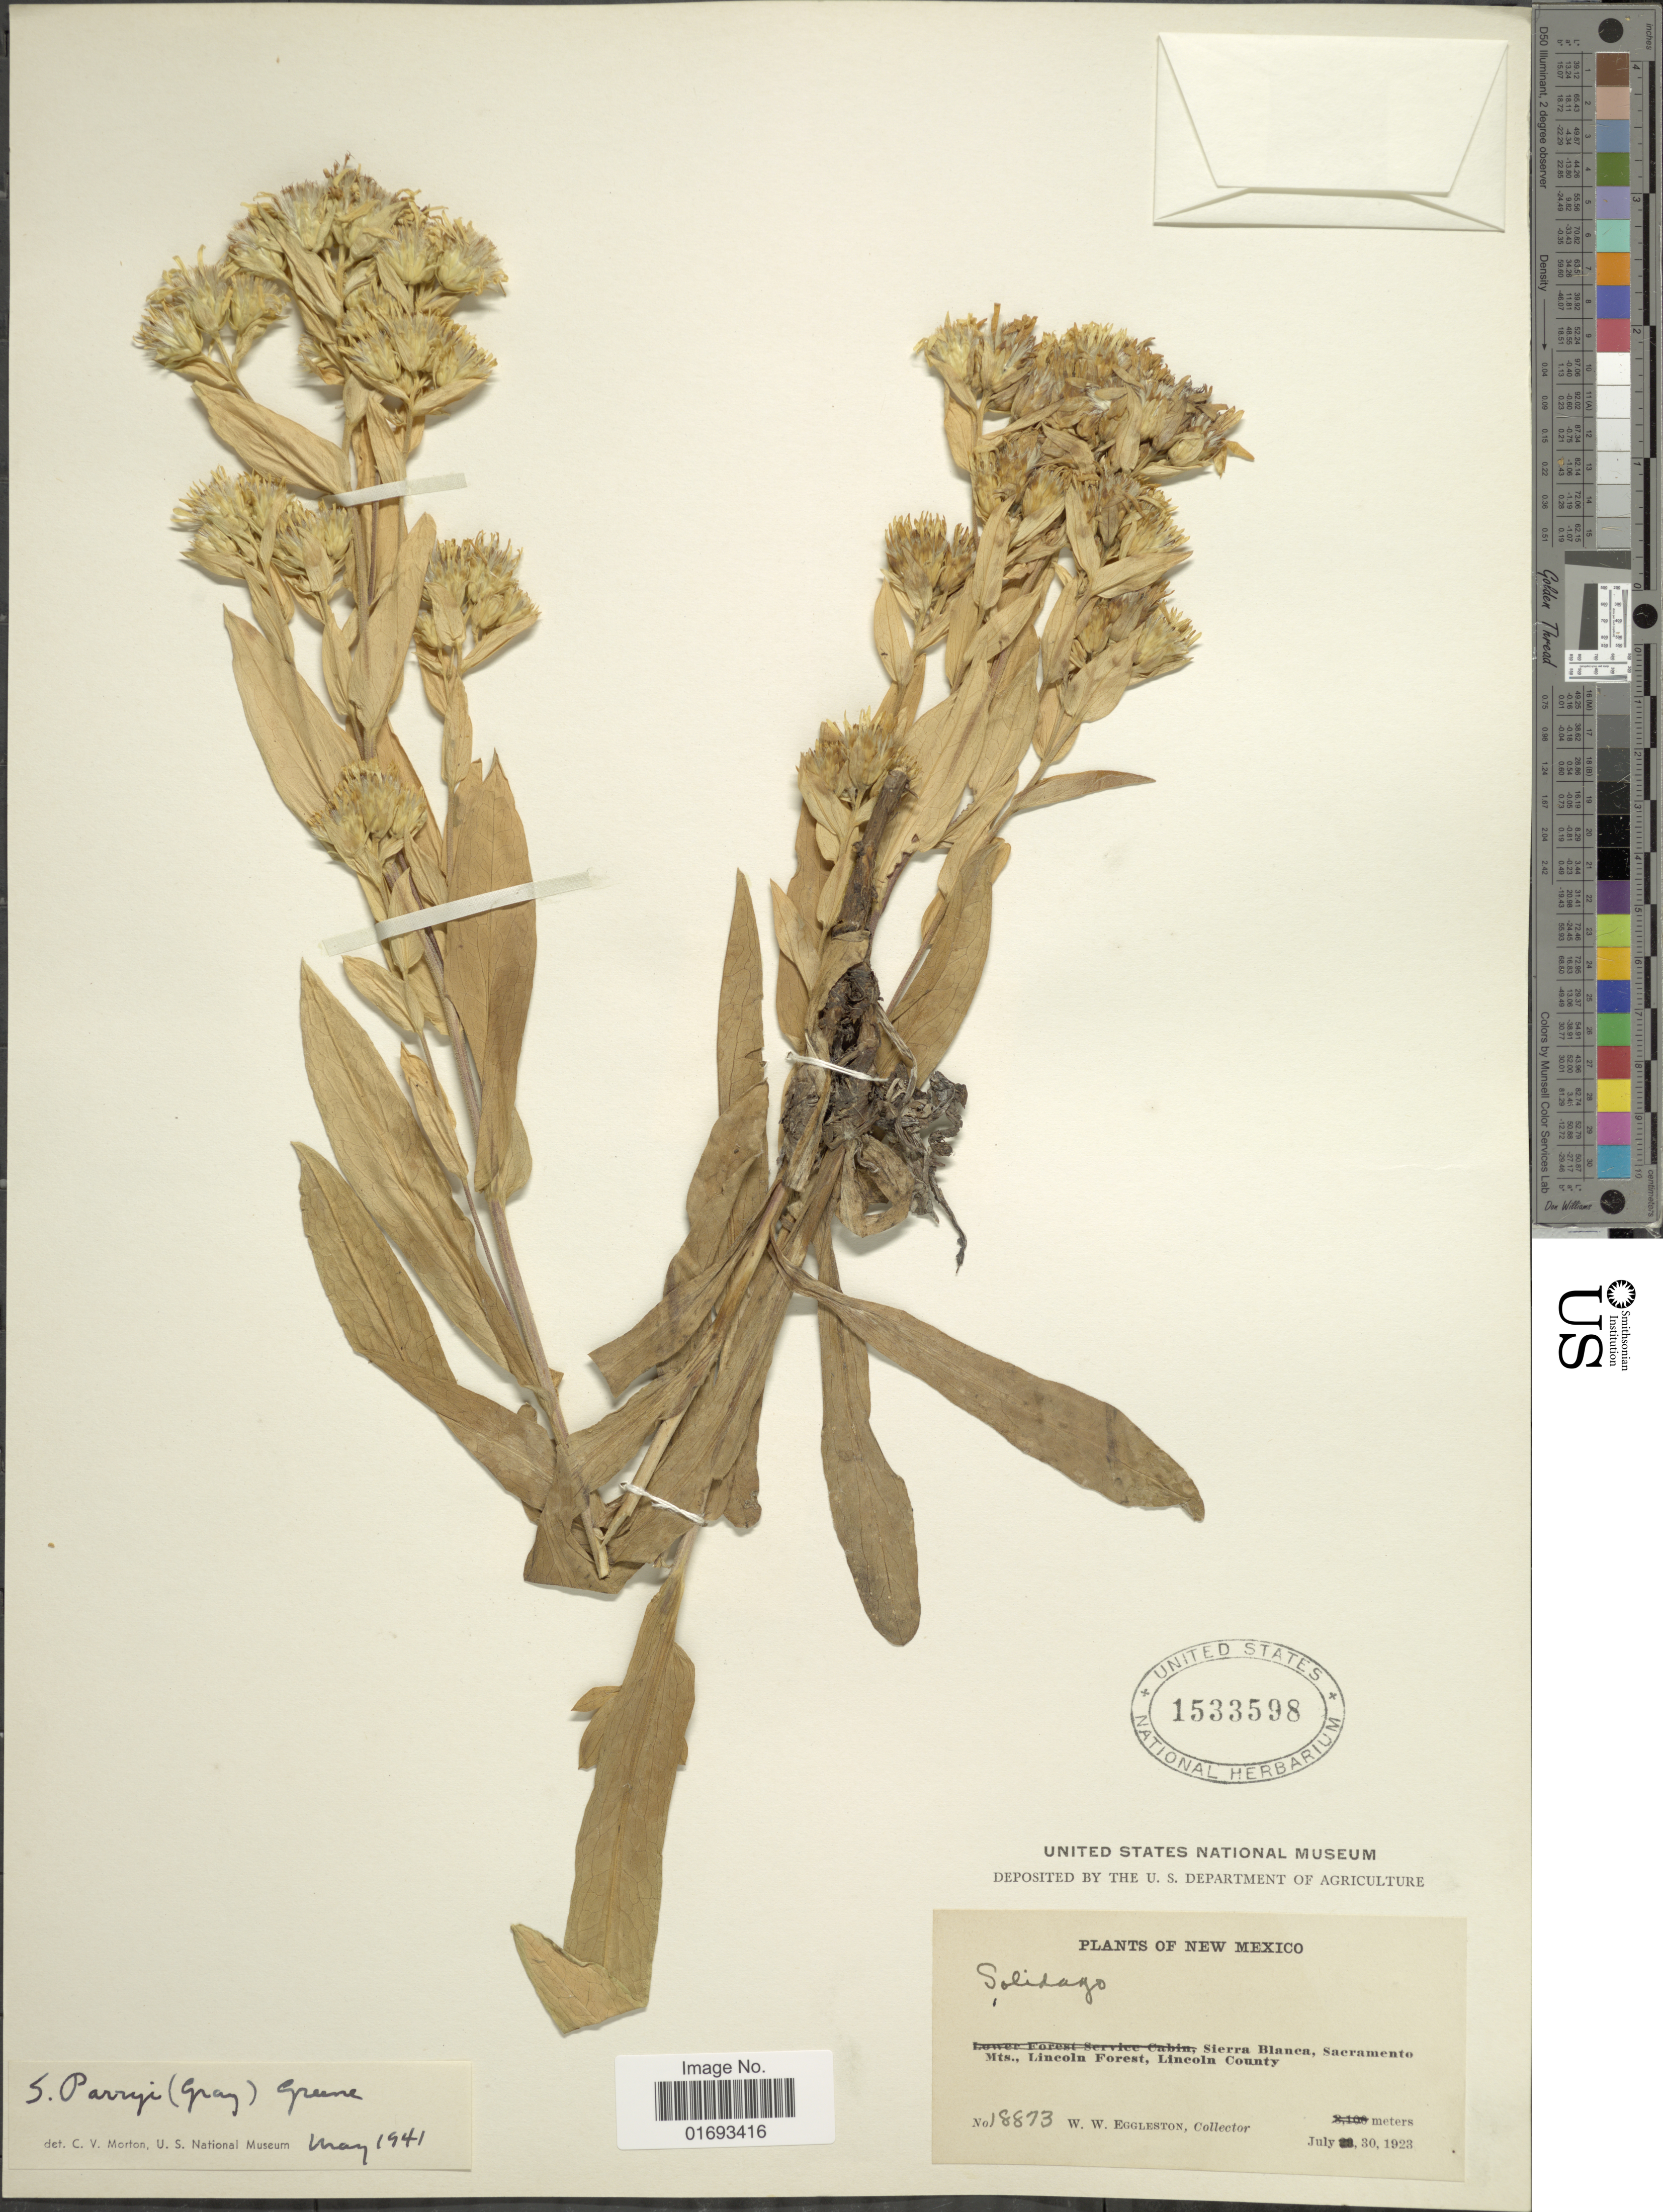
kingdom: Plantae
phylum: Tracheophyta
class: Magnoliopsida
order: Asterales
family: Asteraceae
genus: Oreochrysum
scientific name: Oreochrysum parryi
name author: (A. Gray) Rydb.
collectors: W. W. Eggleston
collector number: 18873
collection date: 1923-07-30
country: United States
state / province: New Mexico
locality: Sierra Blanca, Sacramento Mts., Linconln Forest, Lincoln County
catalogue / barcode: US 1533598